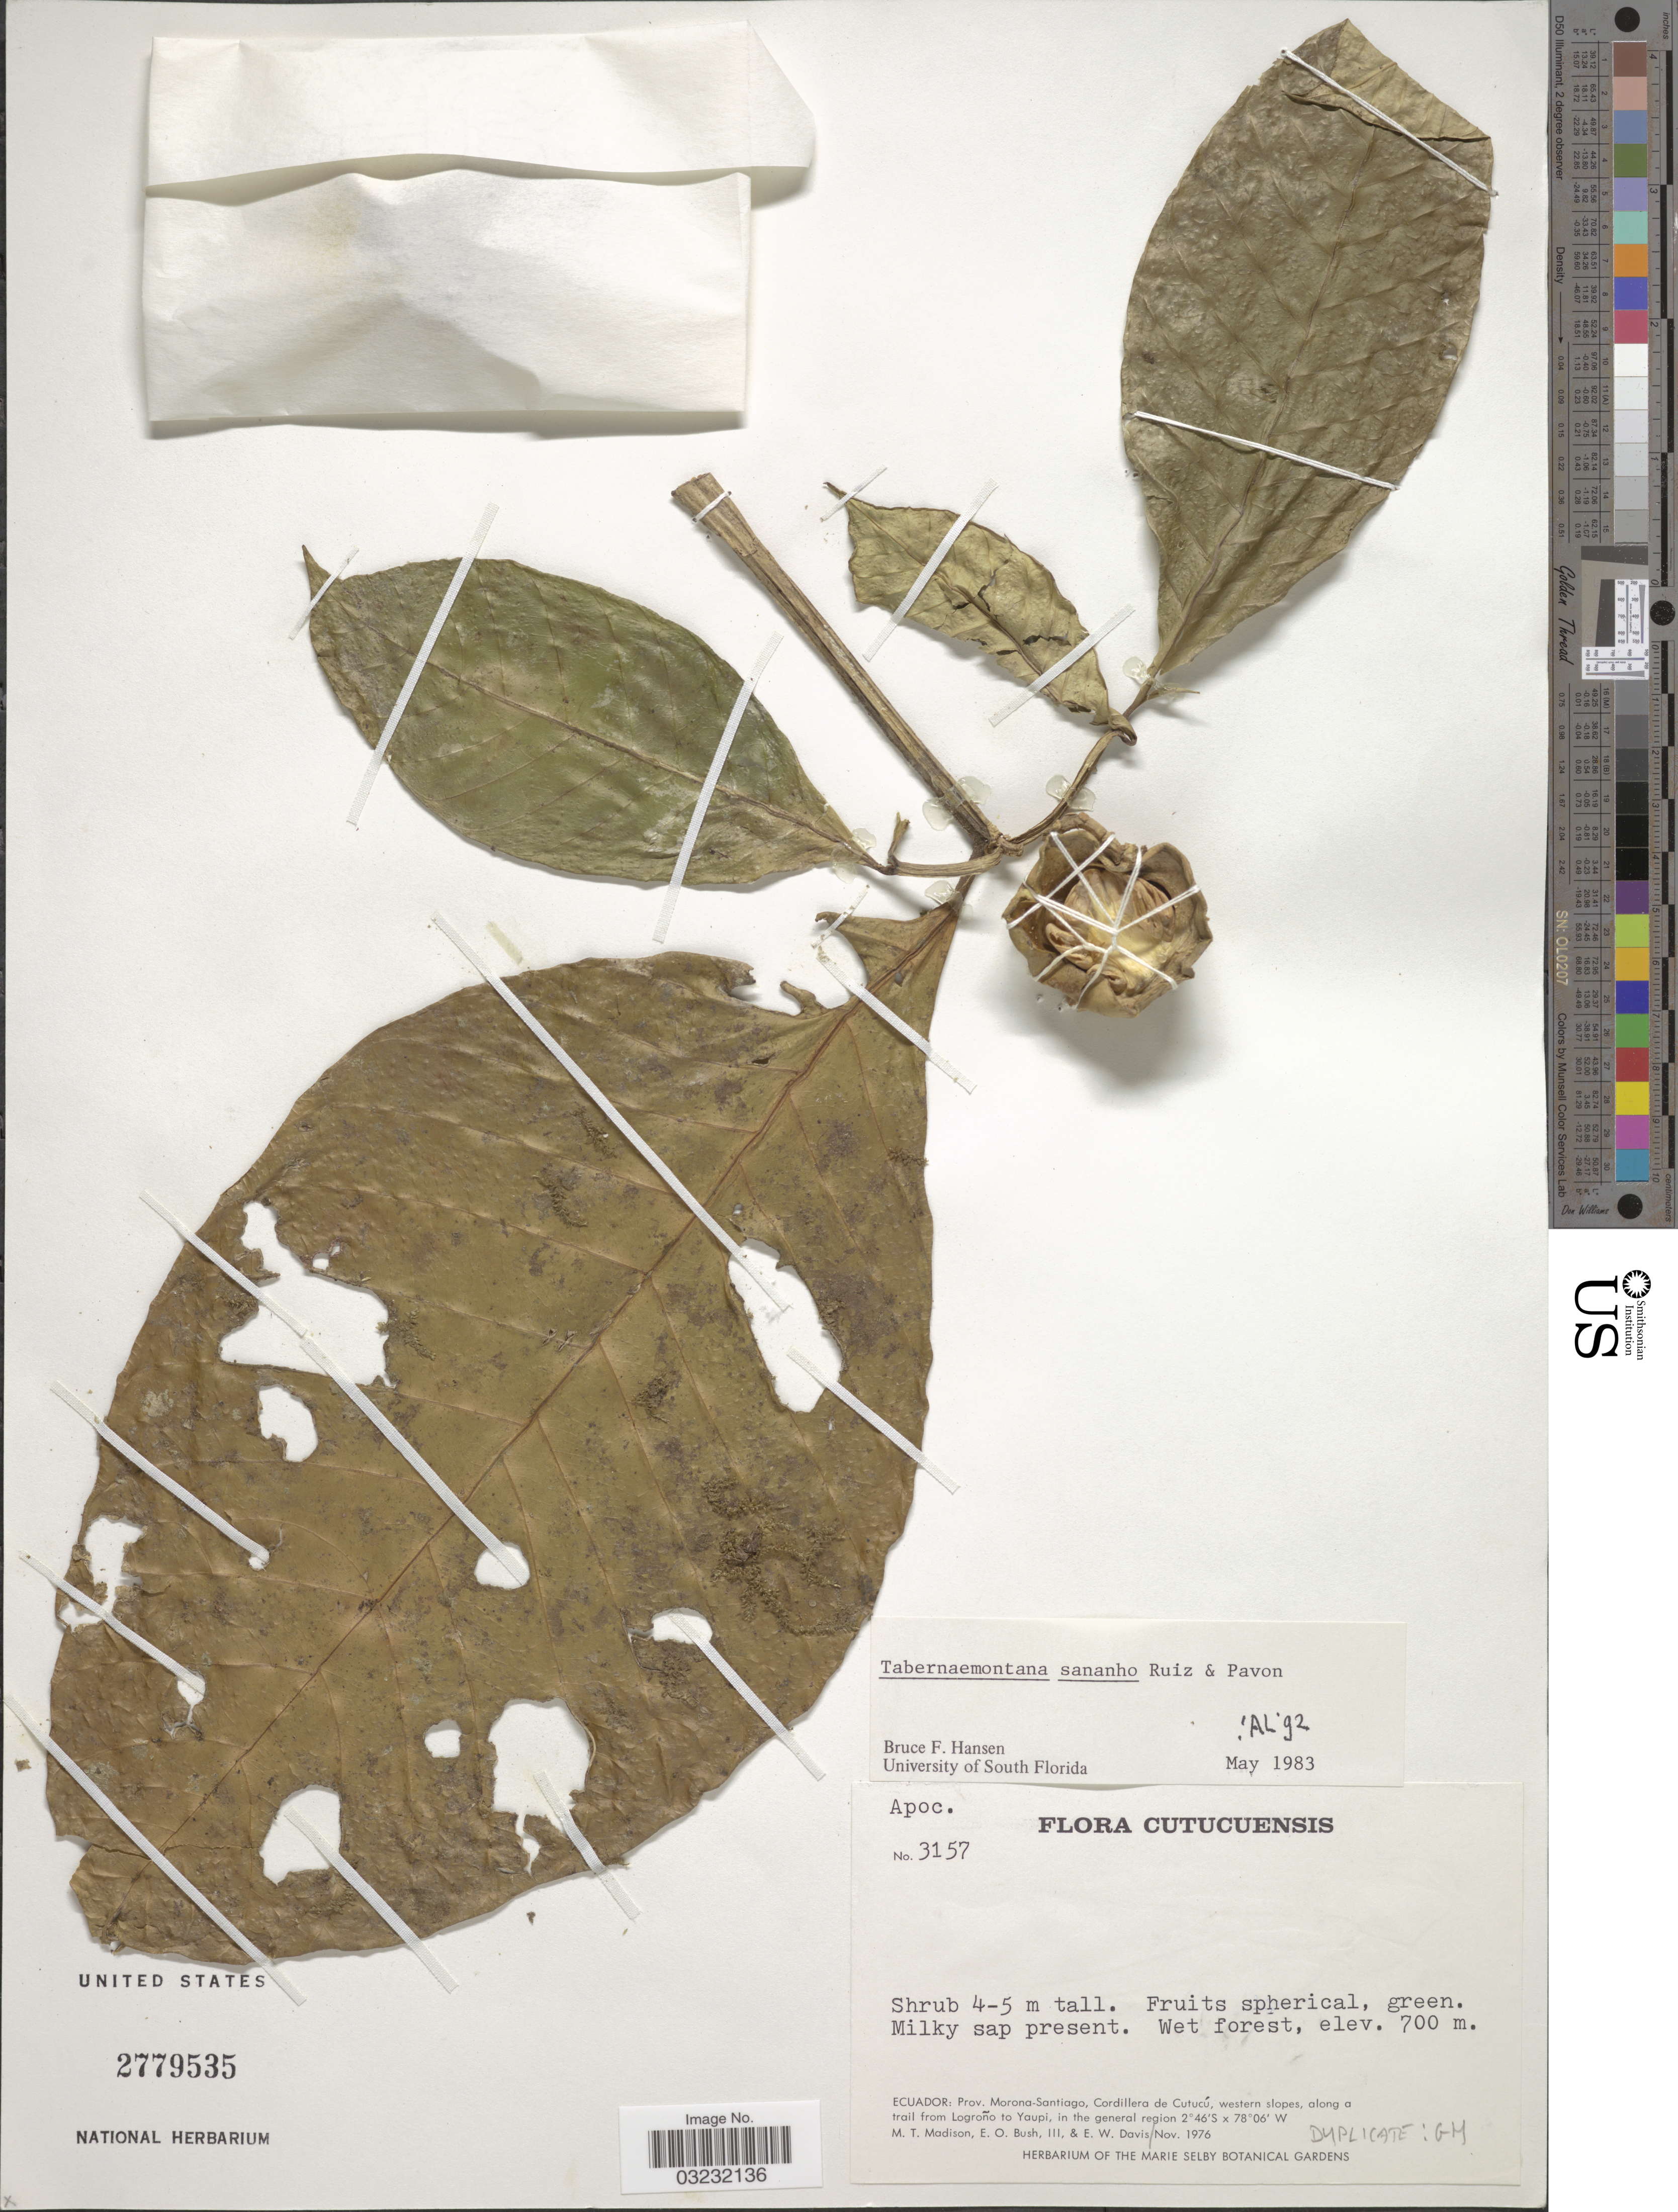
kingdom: Plantae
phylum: Tracheophyta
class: Magnoliopsida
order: Gentianales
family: Apocynaceae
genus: Tabernaemontana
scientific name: Tabernaemontana sananho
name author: Ruiz & Pav.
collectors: M. T. Madison, E. O. Bush & E. W. Davis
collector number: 3157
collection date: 1976-11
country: Ecuador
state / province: Morona-Santiago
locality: Prov. Morona-Santiago, Cordillera de Cutucú, western slopes, along a trail from Logroño to Yaupi, in the general region.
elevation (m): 700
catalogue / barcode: US 2779535